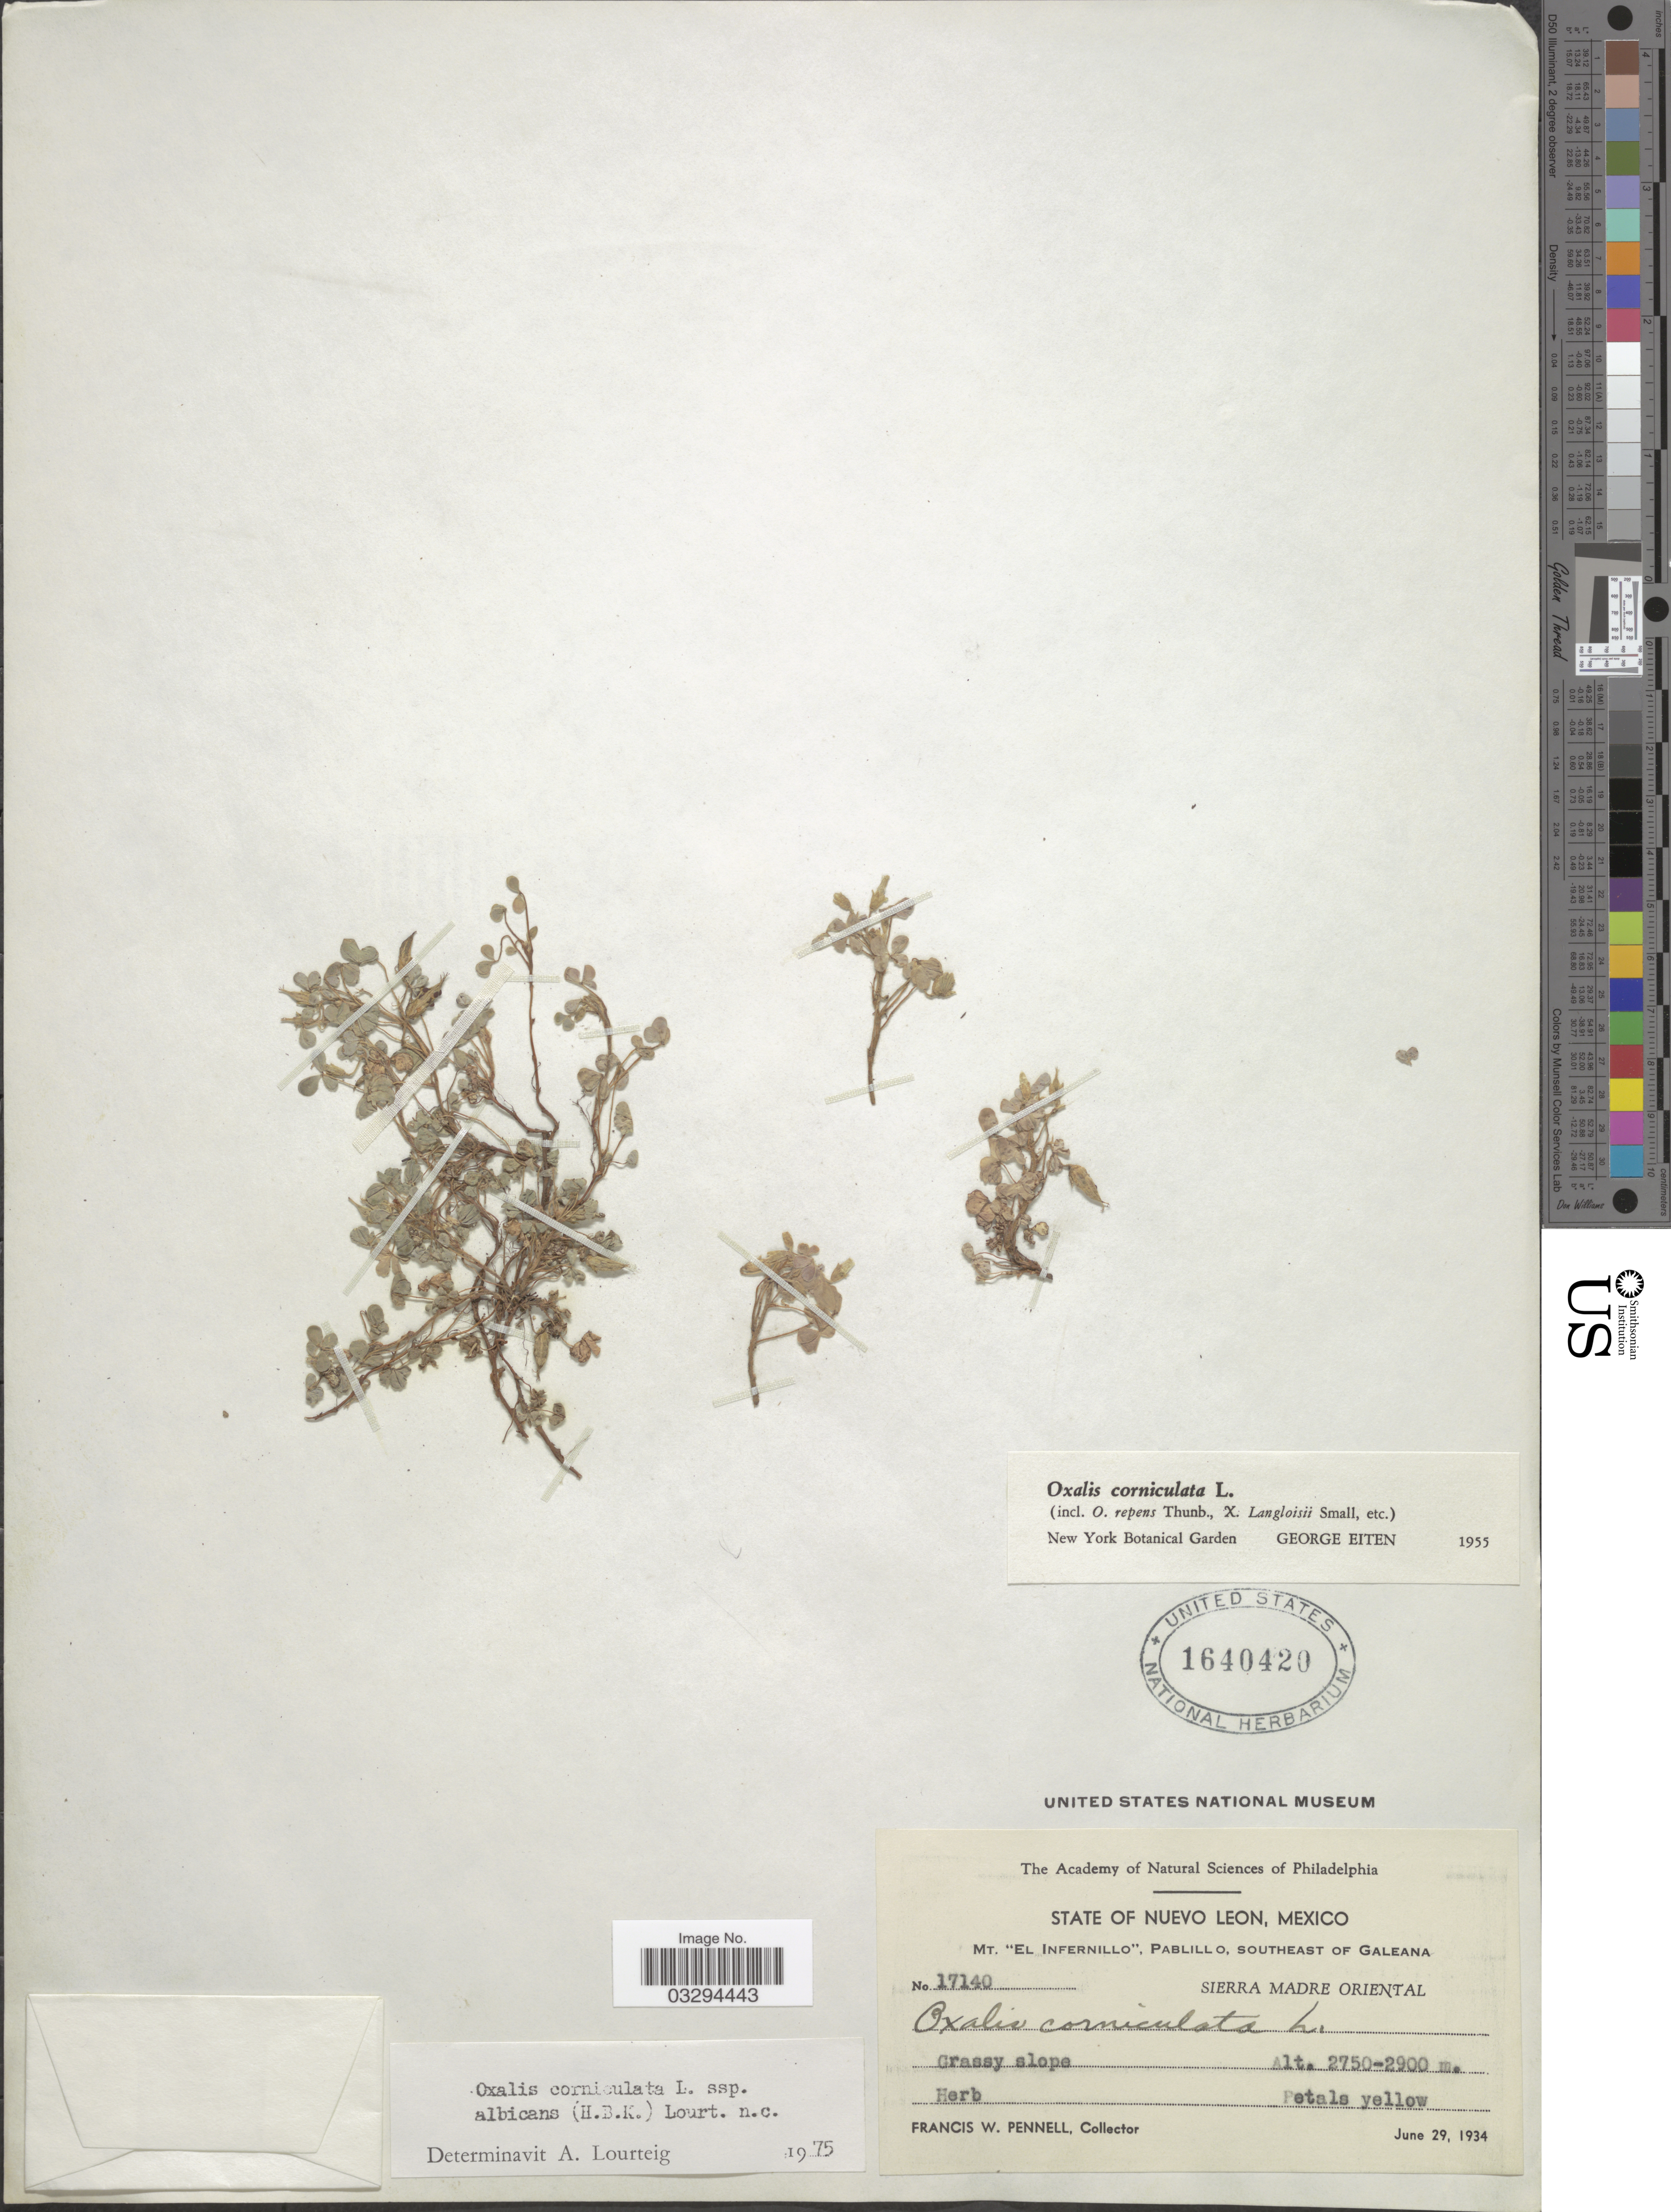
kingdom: Plantae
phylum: Tracheophyta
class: Magnoliopsida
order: Oxalidales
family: Oxalidaceae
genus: Oxalis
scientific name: Oxalis corniculata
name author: L.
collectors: F. W. Pennell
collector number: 17140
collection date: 1934-06-29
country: Mexico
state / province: Nuevo León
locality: Mt. "El Infernillo", Pablillo, Southeast of Galeana, Sierra Madre Oriental.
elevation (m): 2750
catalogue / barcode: US 1640420